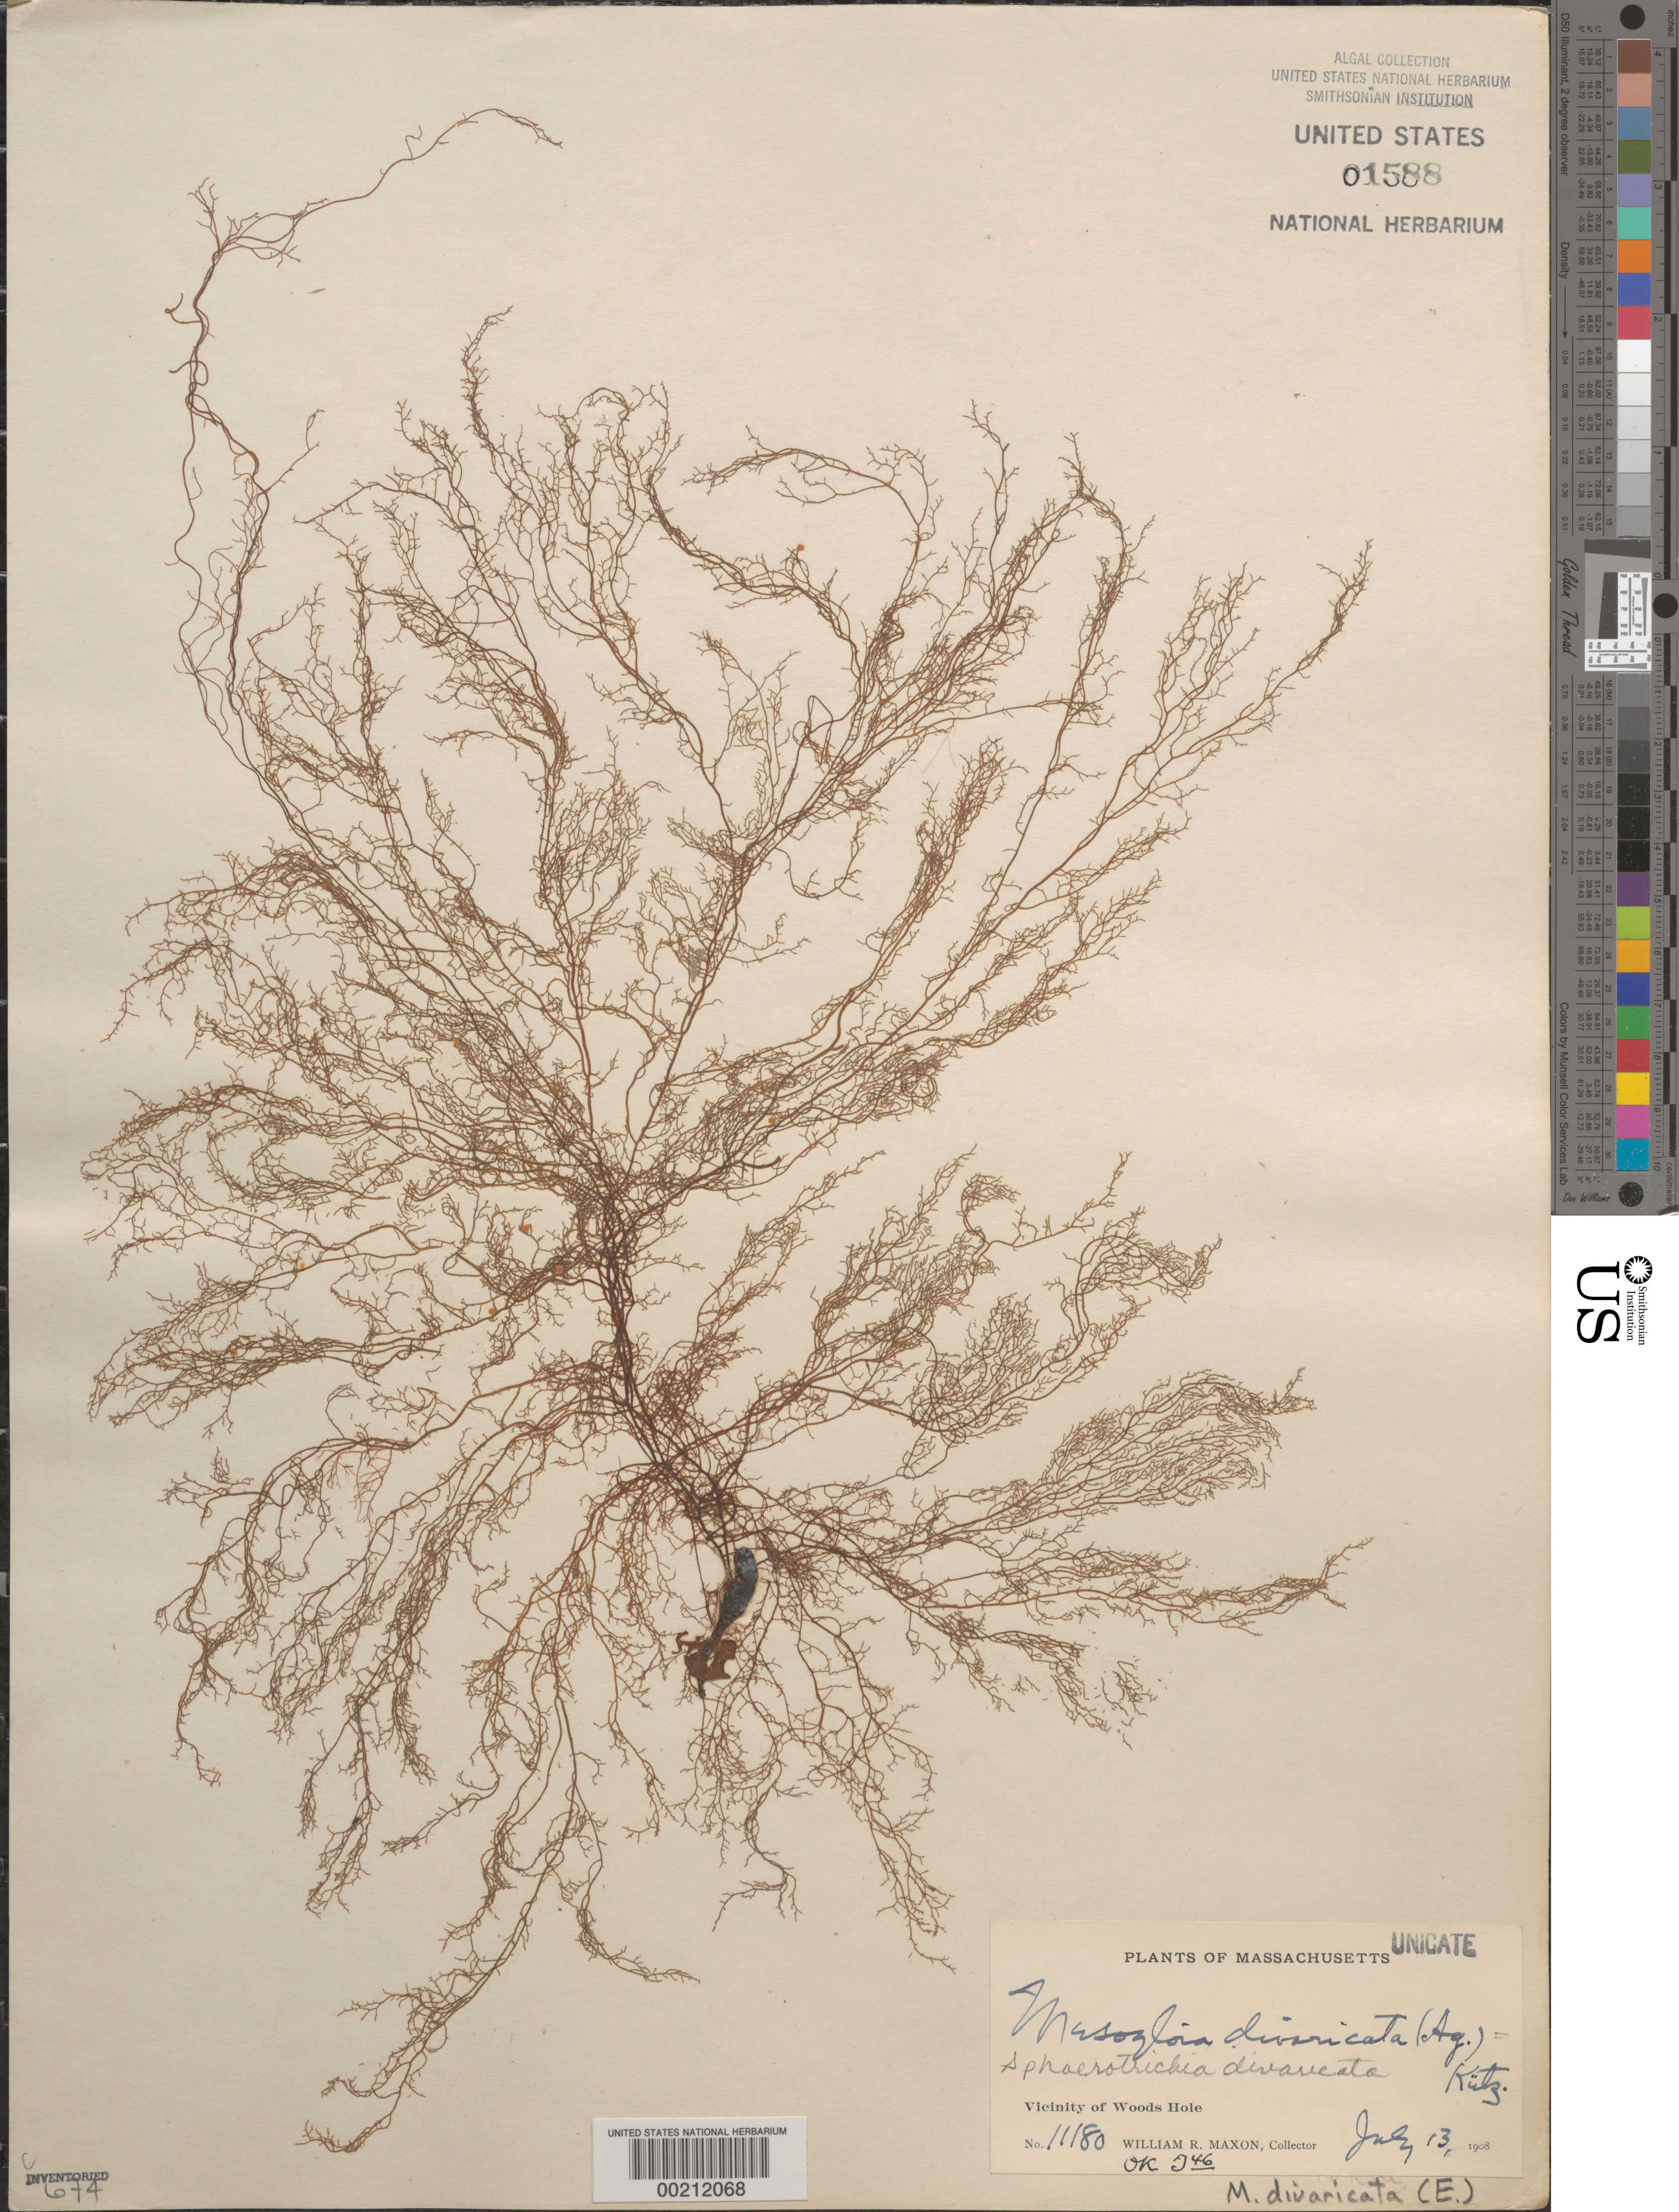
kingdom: Chromista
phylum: Ochrophyta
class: Phaeophyceae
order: Ectocarpales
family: Chordariaceae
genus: Sphaerotrichia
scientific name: Sphaerotrichia divaricata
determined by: Taylor, William R.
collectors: W. R. Maxon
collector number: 11180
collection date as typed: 13 Jul 1908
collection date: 1908-07-13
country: United States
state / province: Massachusetts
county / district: Barnstable County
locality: Woods Hole area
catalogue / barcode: US 1588